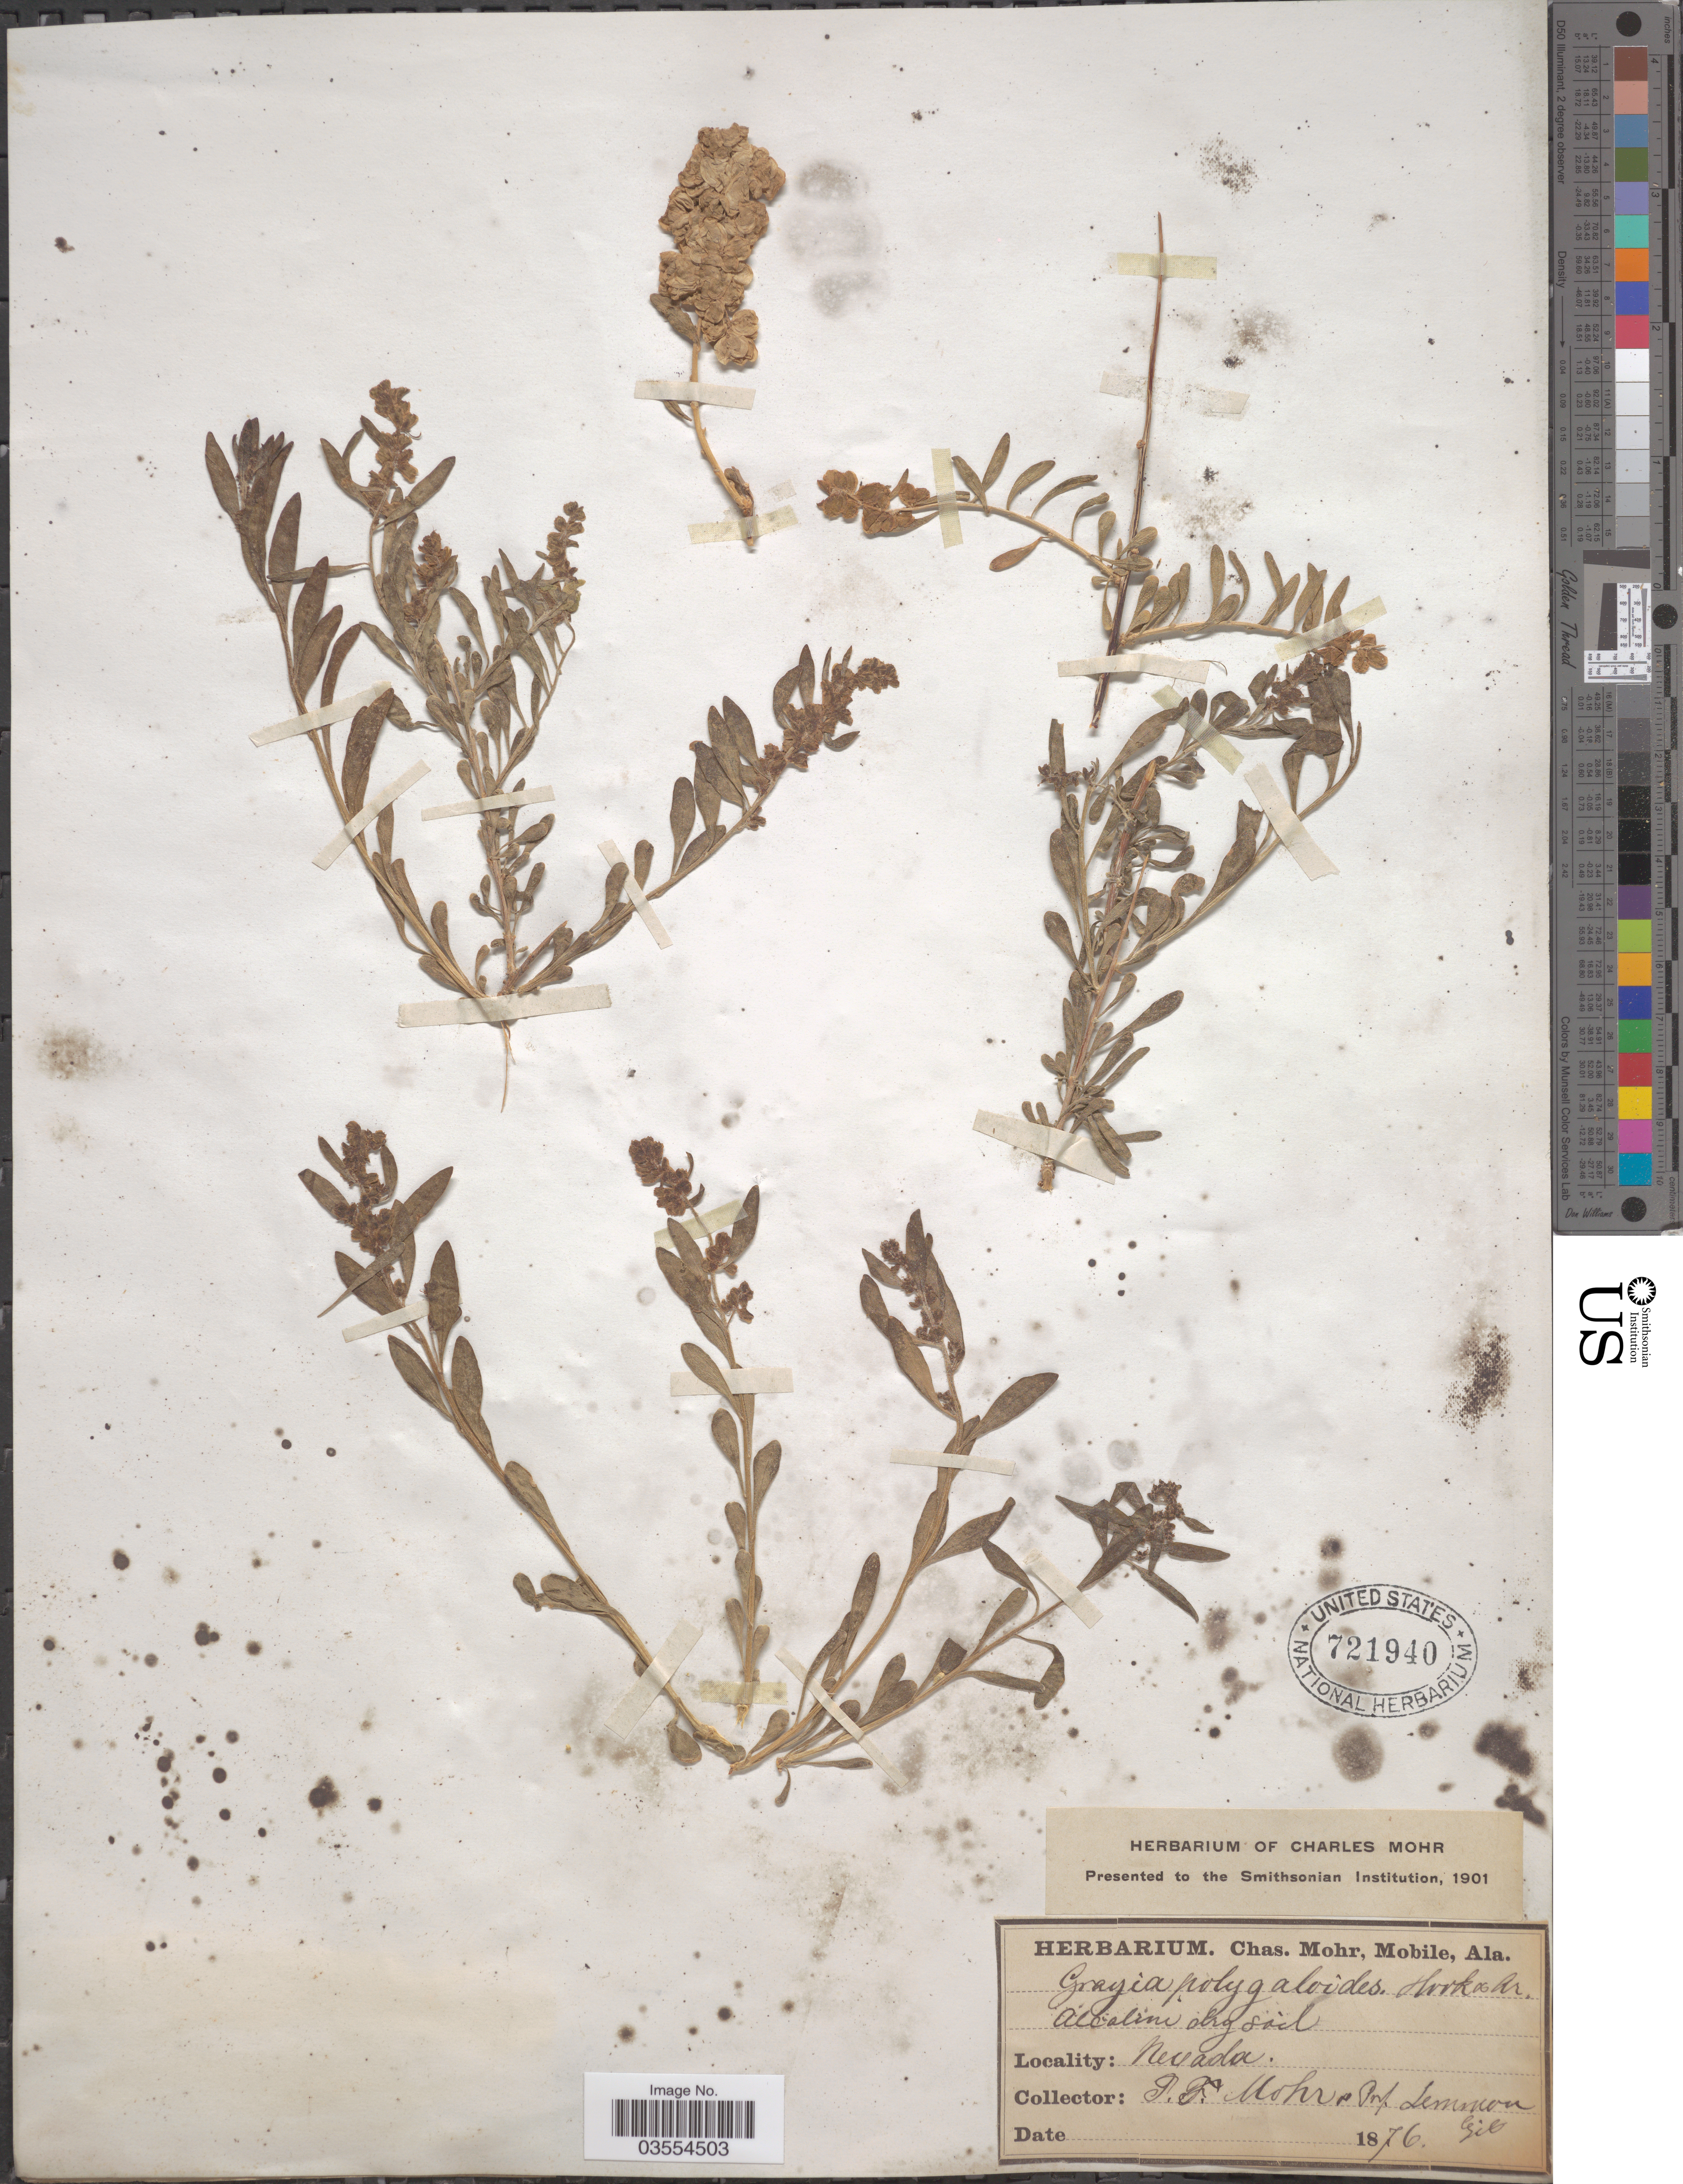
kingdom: Plantae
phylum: Tracheophyta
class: Magnoliopsida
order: Caryophyllales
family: Amaranthaceae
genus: Grayia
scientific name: Grayia spinosa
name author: (Hook.) Moq.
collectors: P. F. Mohr & Lemmon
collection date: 1876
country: United States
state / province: Nevada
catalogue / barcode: US 721940